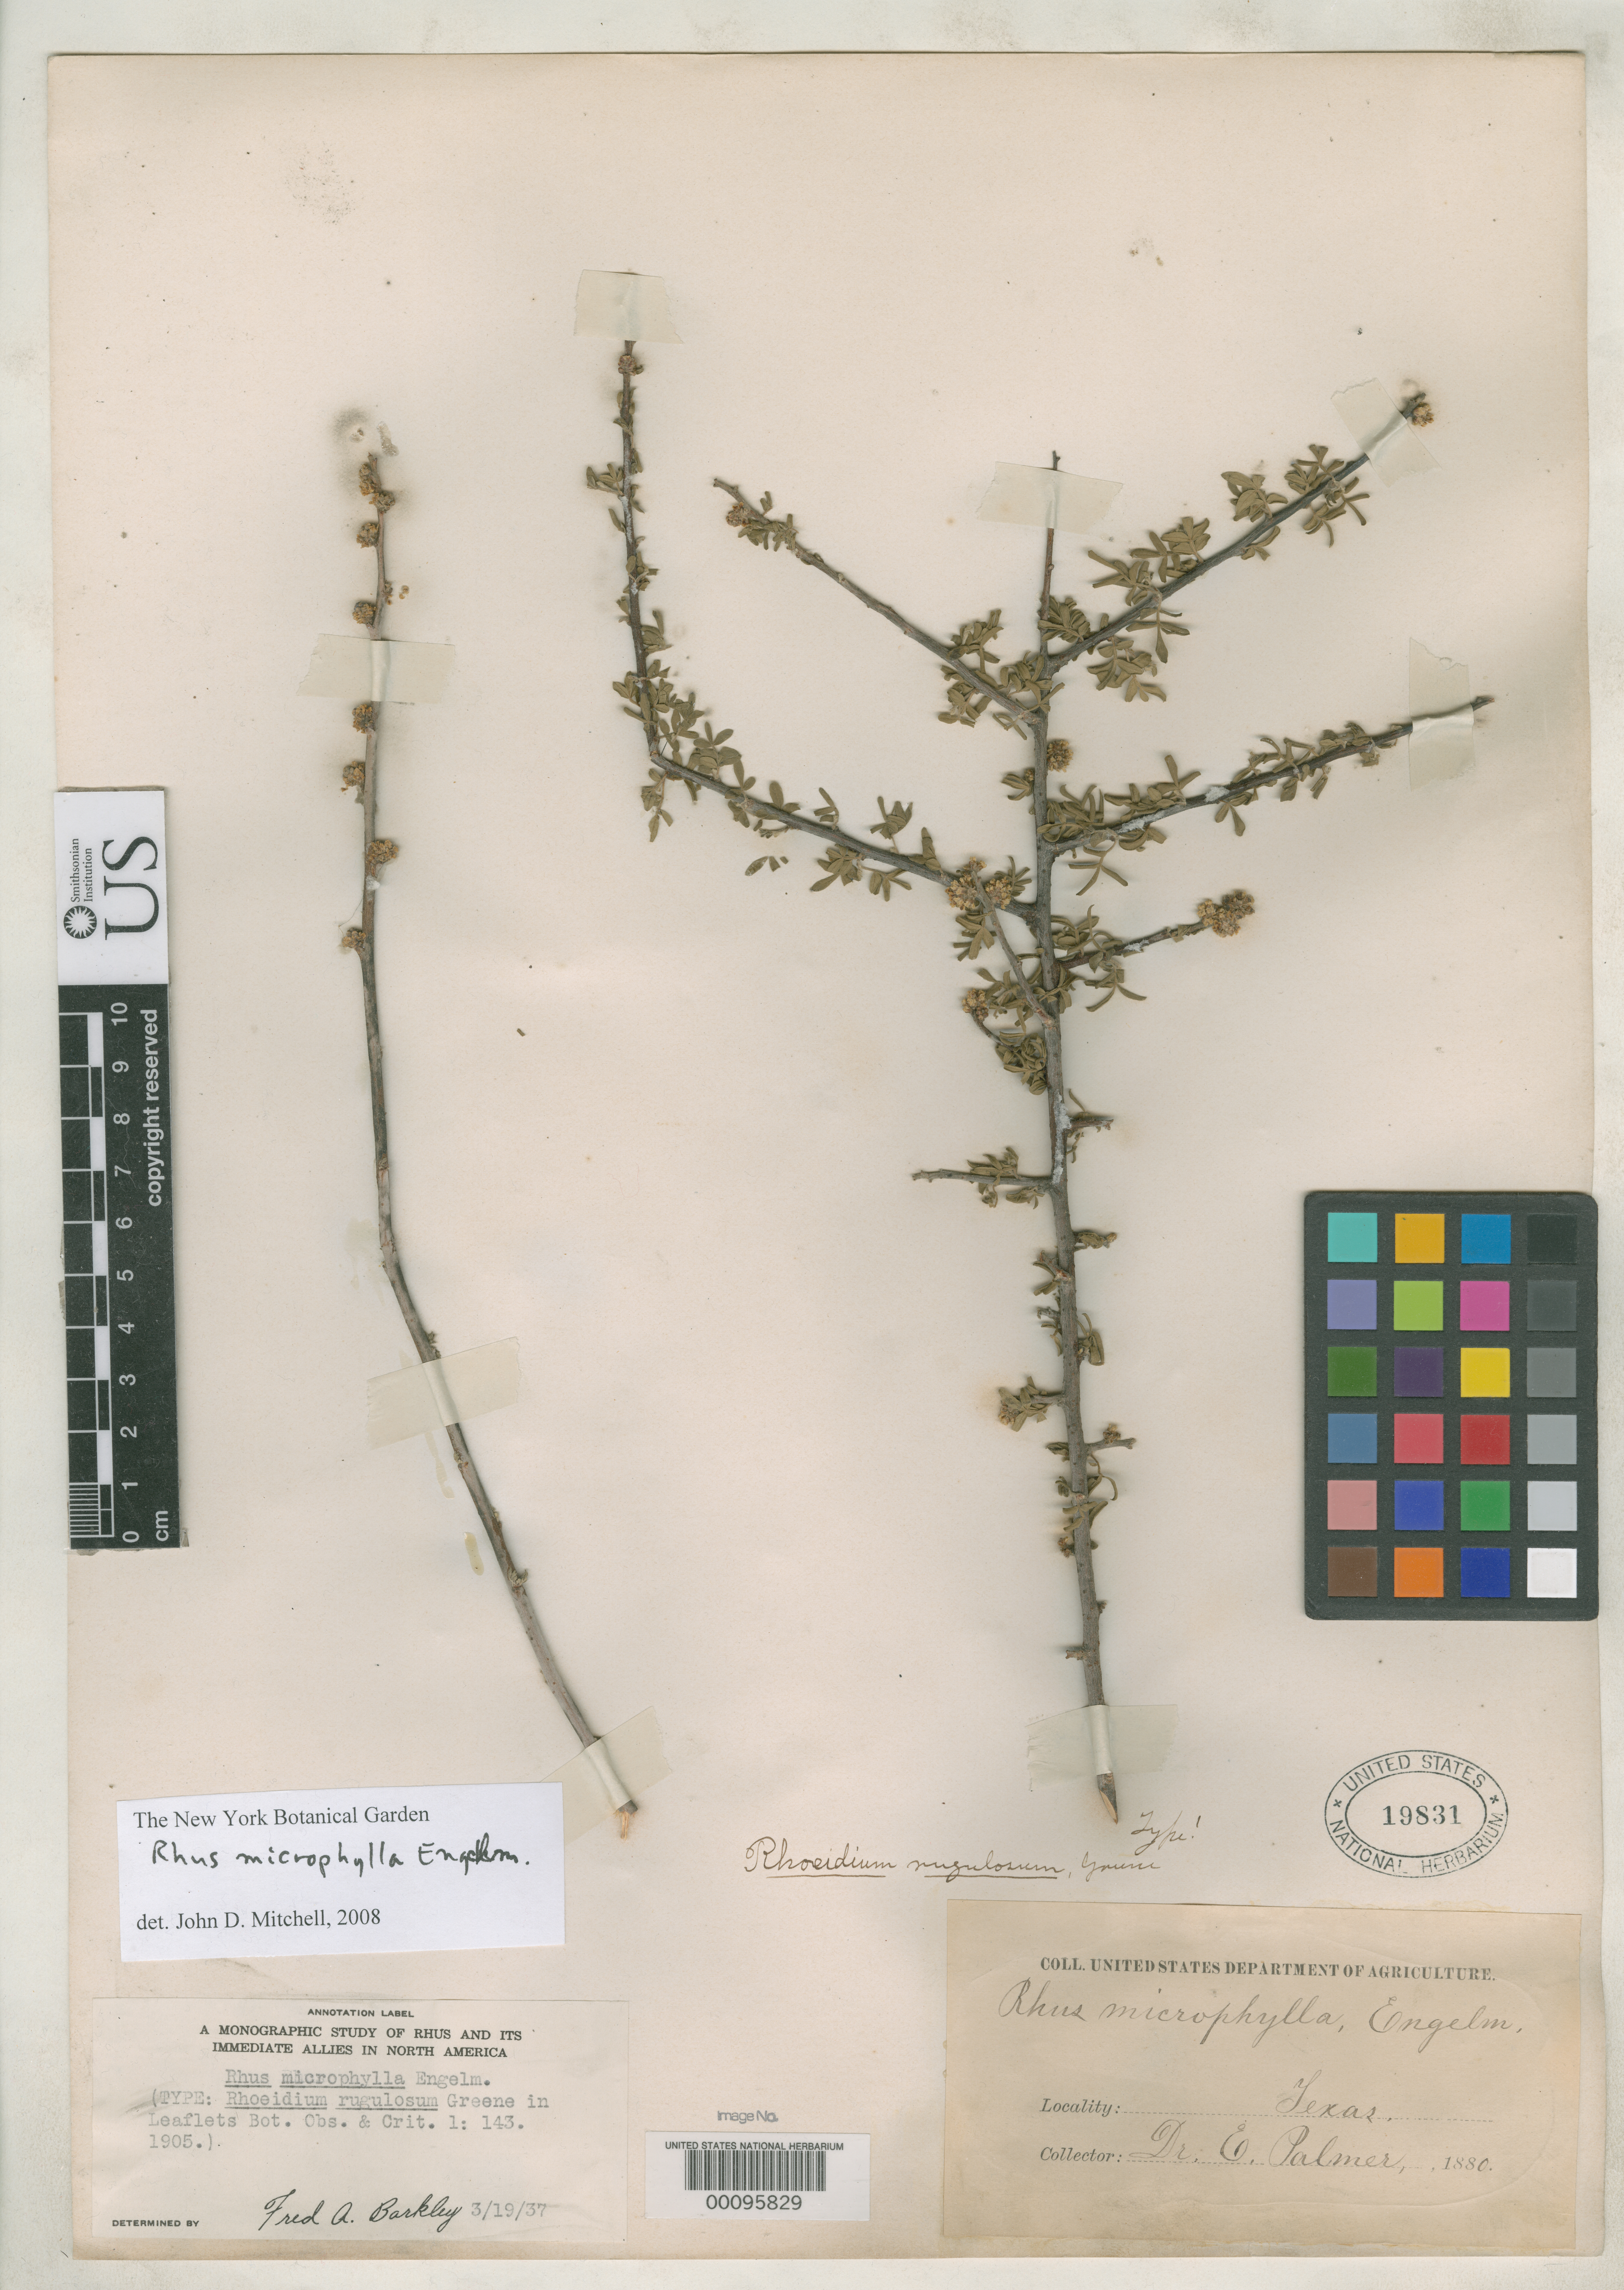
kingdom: Plantae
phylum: Tracheophyta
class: Magnoliopsida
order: Sapindales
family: Anacardiaceae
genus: Rhoeidium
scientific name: Rhoeidium rugulosum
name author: Greene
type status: Holotype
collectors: E. Palmer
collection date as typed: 1880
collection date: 1880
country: United States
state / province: Texas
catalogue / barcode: US 19831